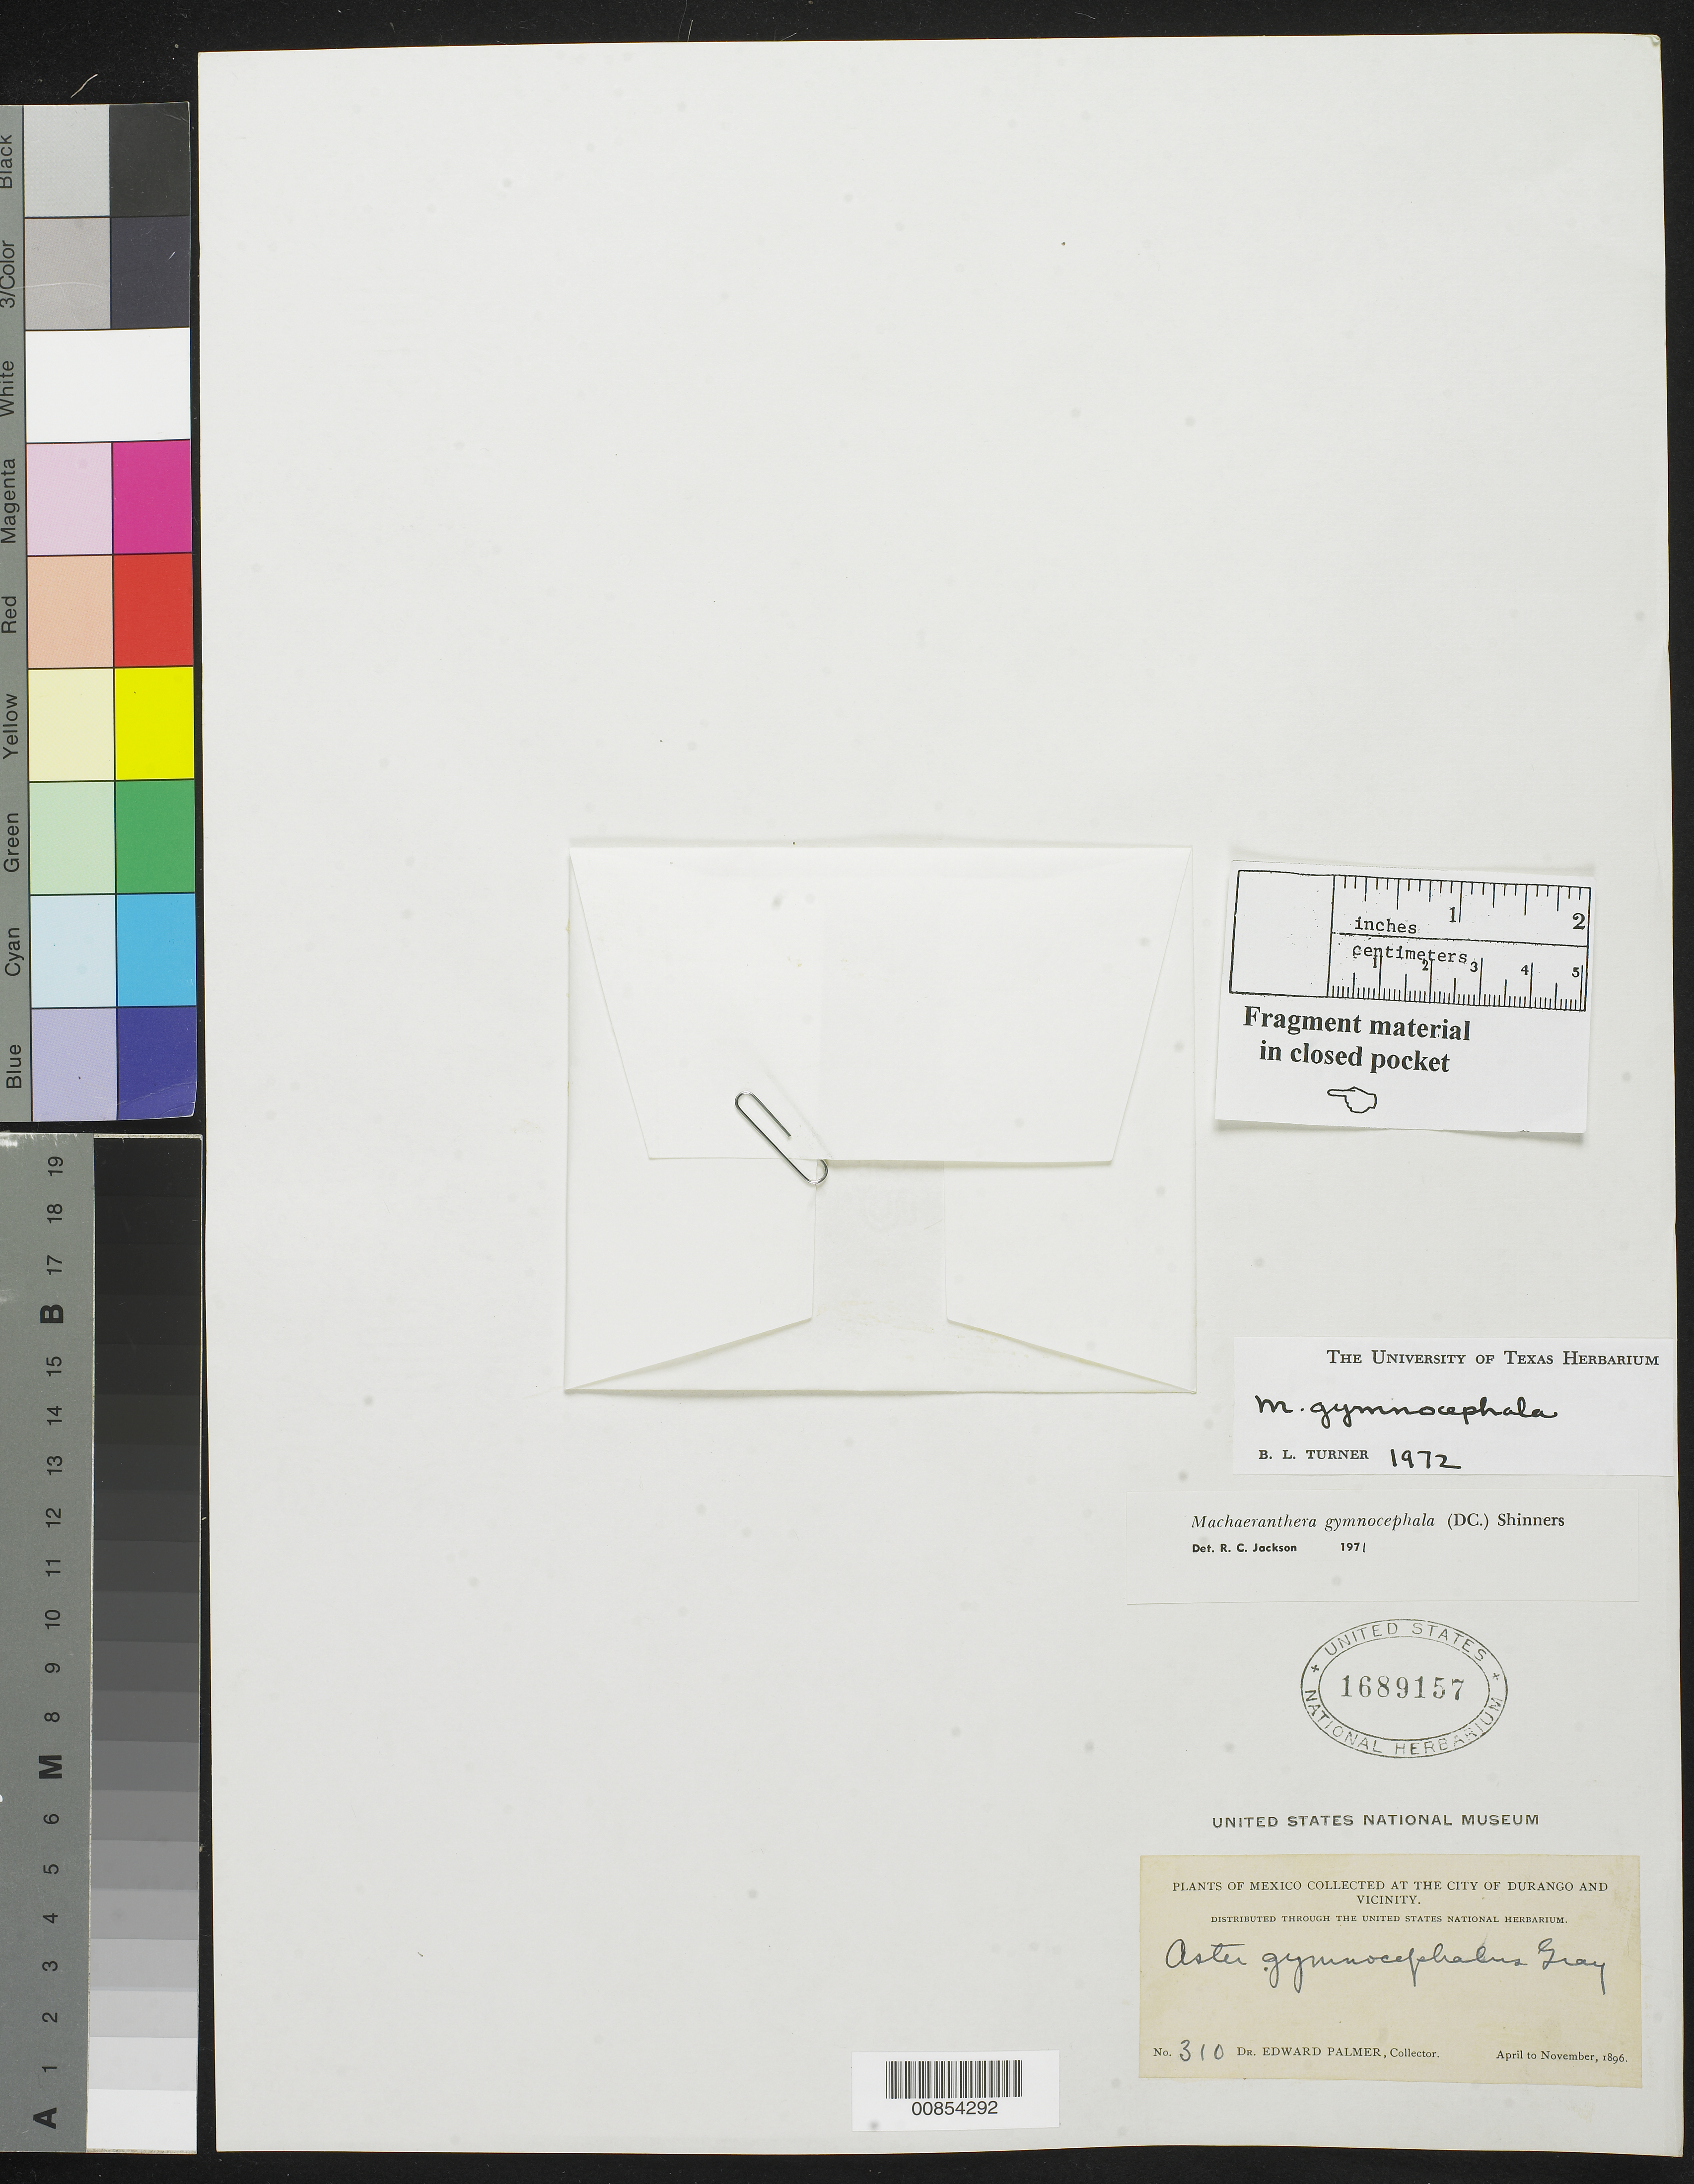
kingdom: Plantae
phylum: Tracheophyta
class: Magnoliopsida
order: Asterales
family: Asteraceae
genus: Machaeranthera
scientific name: Machaeranthera gymnocephala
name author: (DC.) Shinners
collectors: E. Palmer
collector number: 310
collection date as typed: Apr 1896 to -- Nov 1896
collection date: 1896-04/1896-11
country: Mexico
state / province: Durango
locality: City of Durango and vicinity.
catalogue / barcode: US 1689157